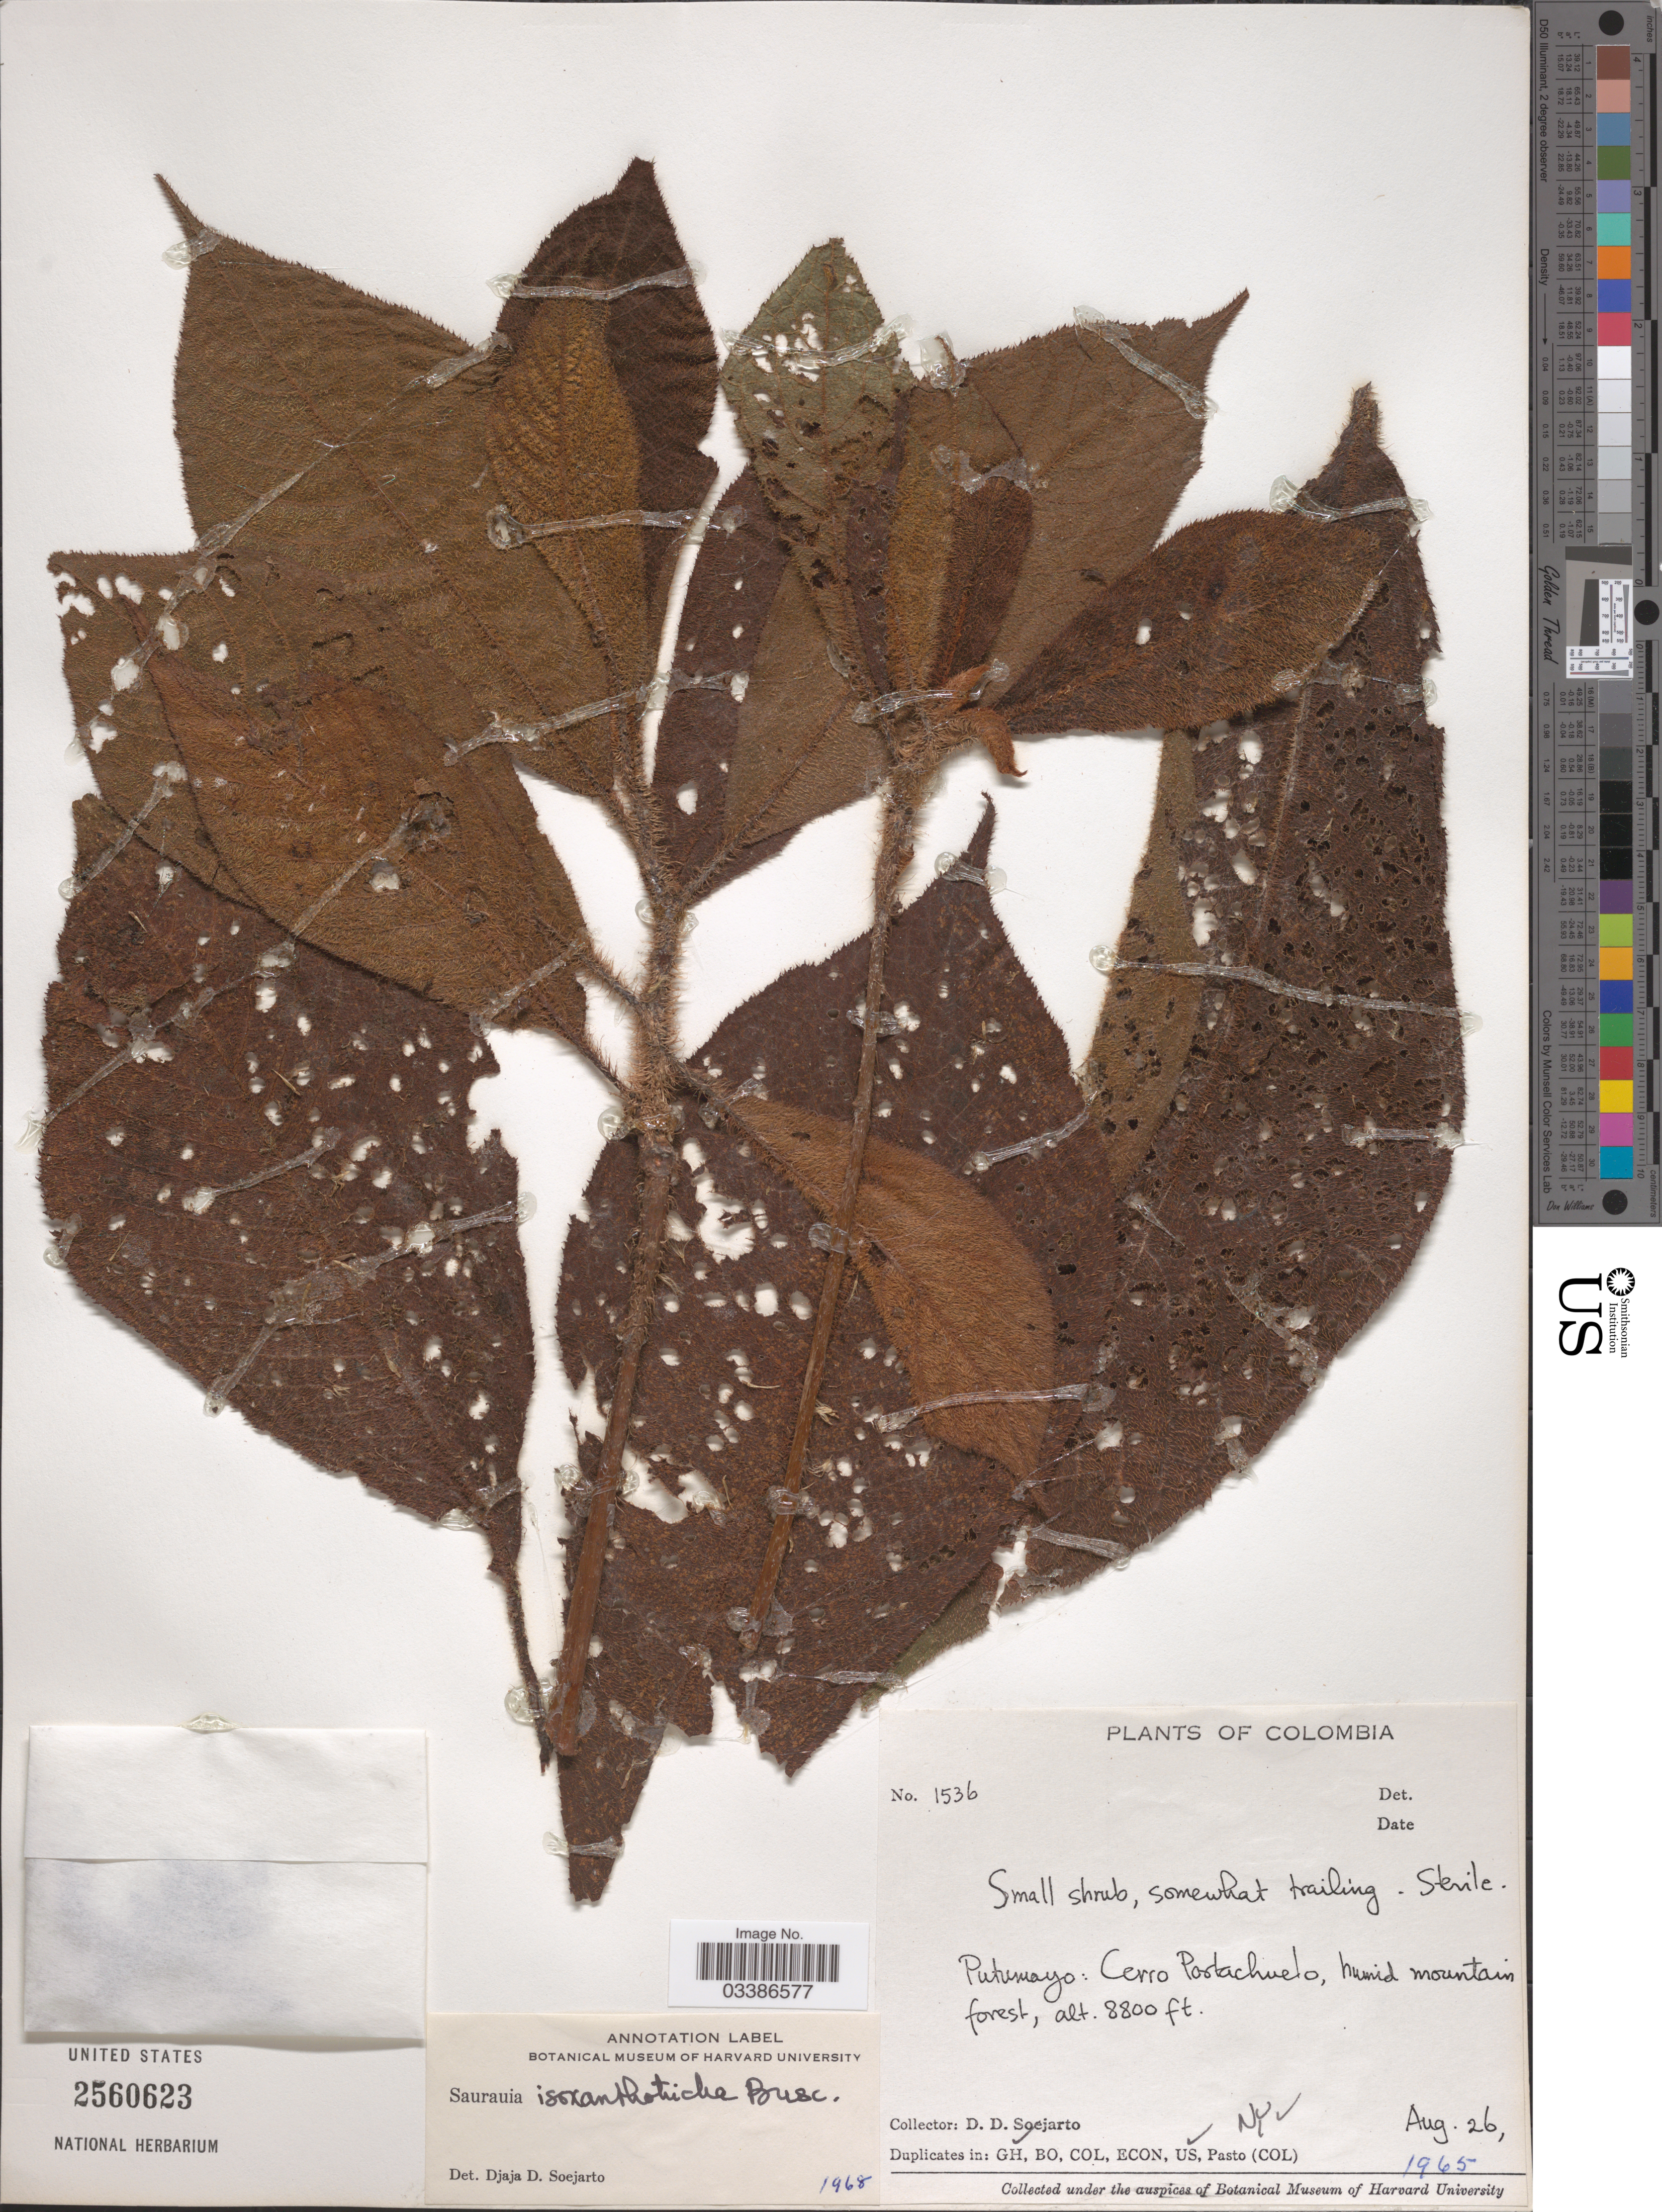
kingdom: Plantae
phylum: Tracheophyta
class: Magnoliopsida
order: Ericales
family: Actinidiaceae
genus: Saurauia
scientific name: Saurauia isoxanthotricha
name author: Buscal.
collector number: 1536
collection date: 1965-08-26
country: Colombia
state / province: Putumayo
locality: Cerro Portachuelo.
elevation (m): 2682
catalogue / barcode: US 2560623